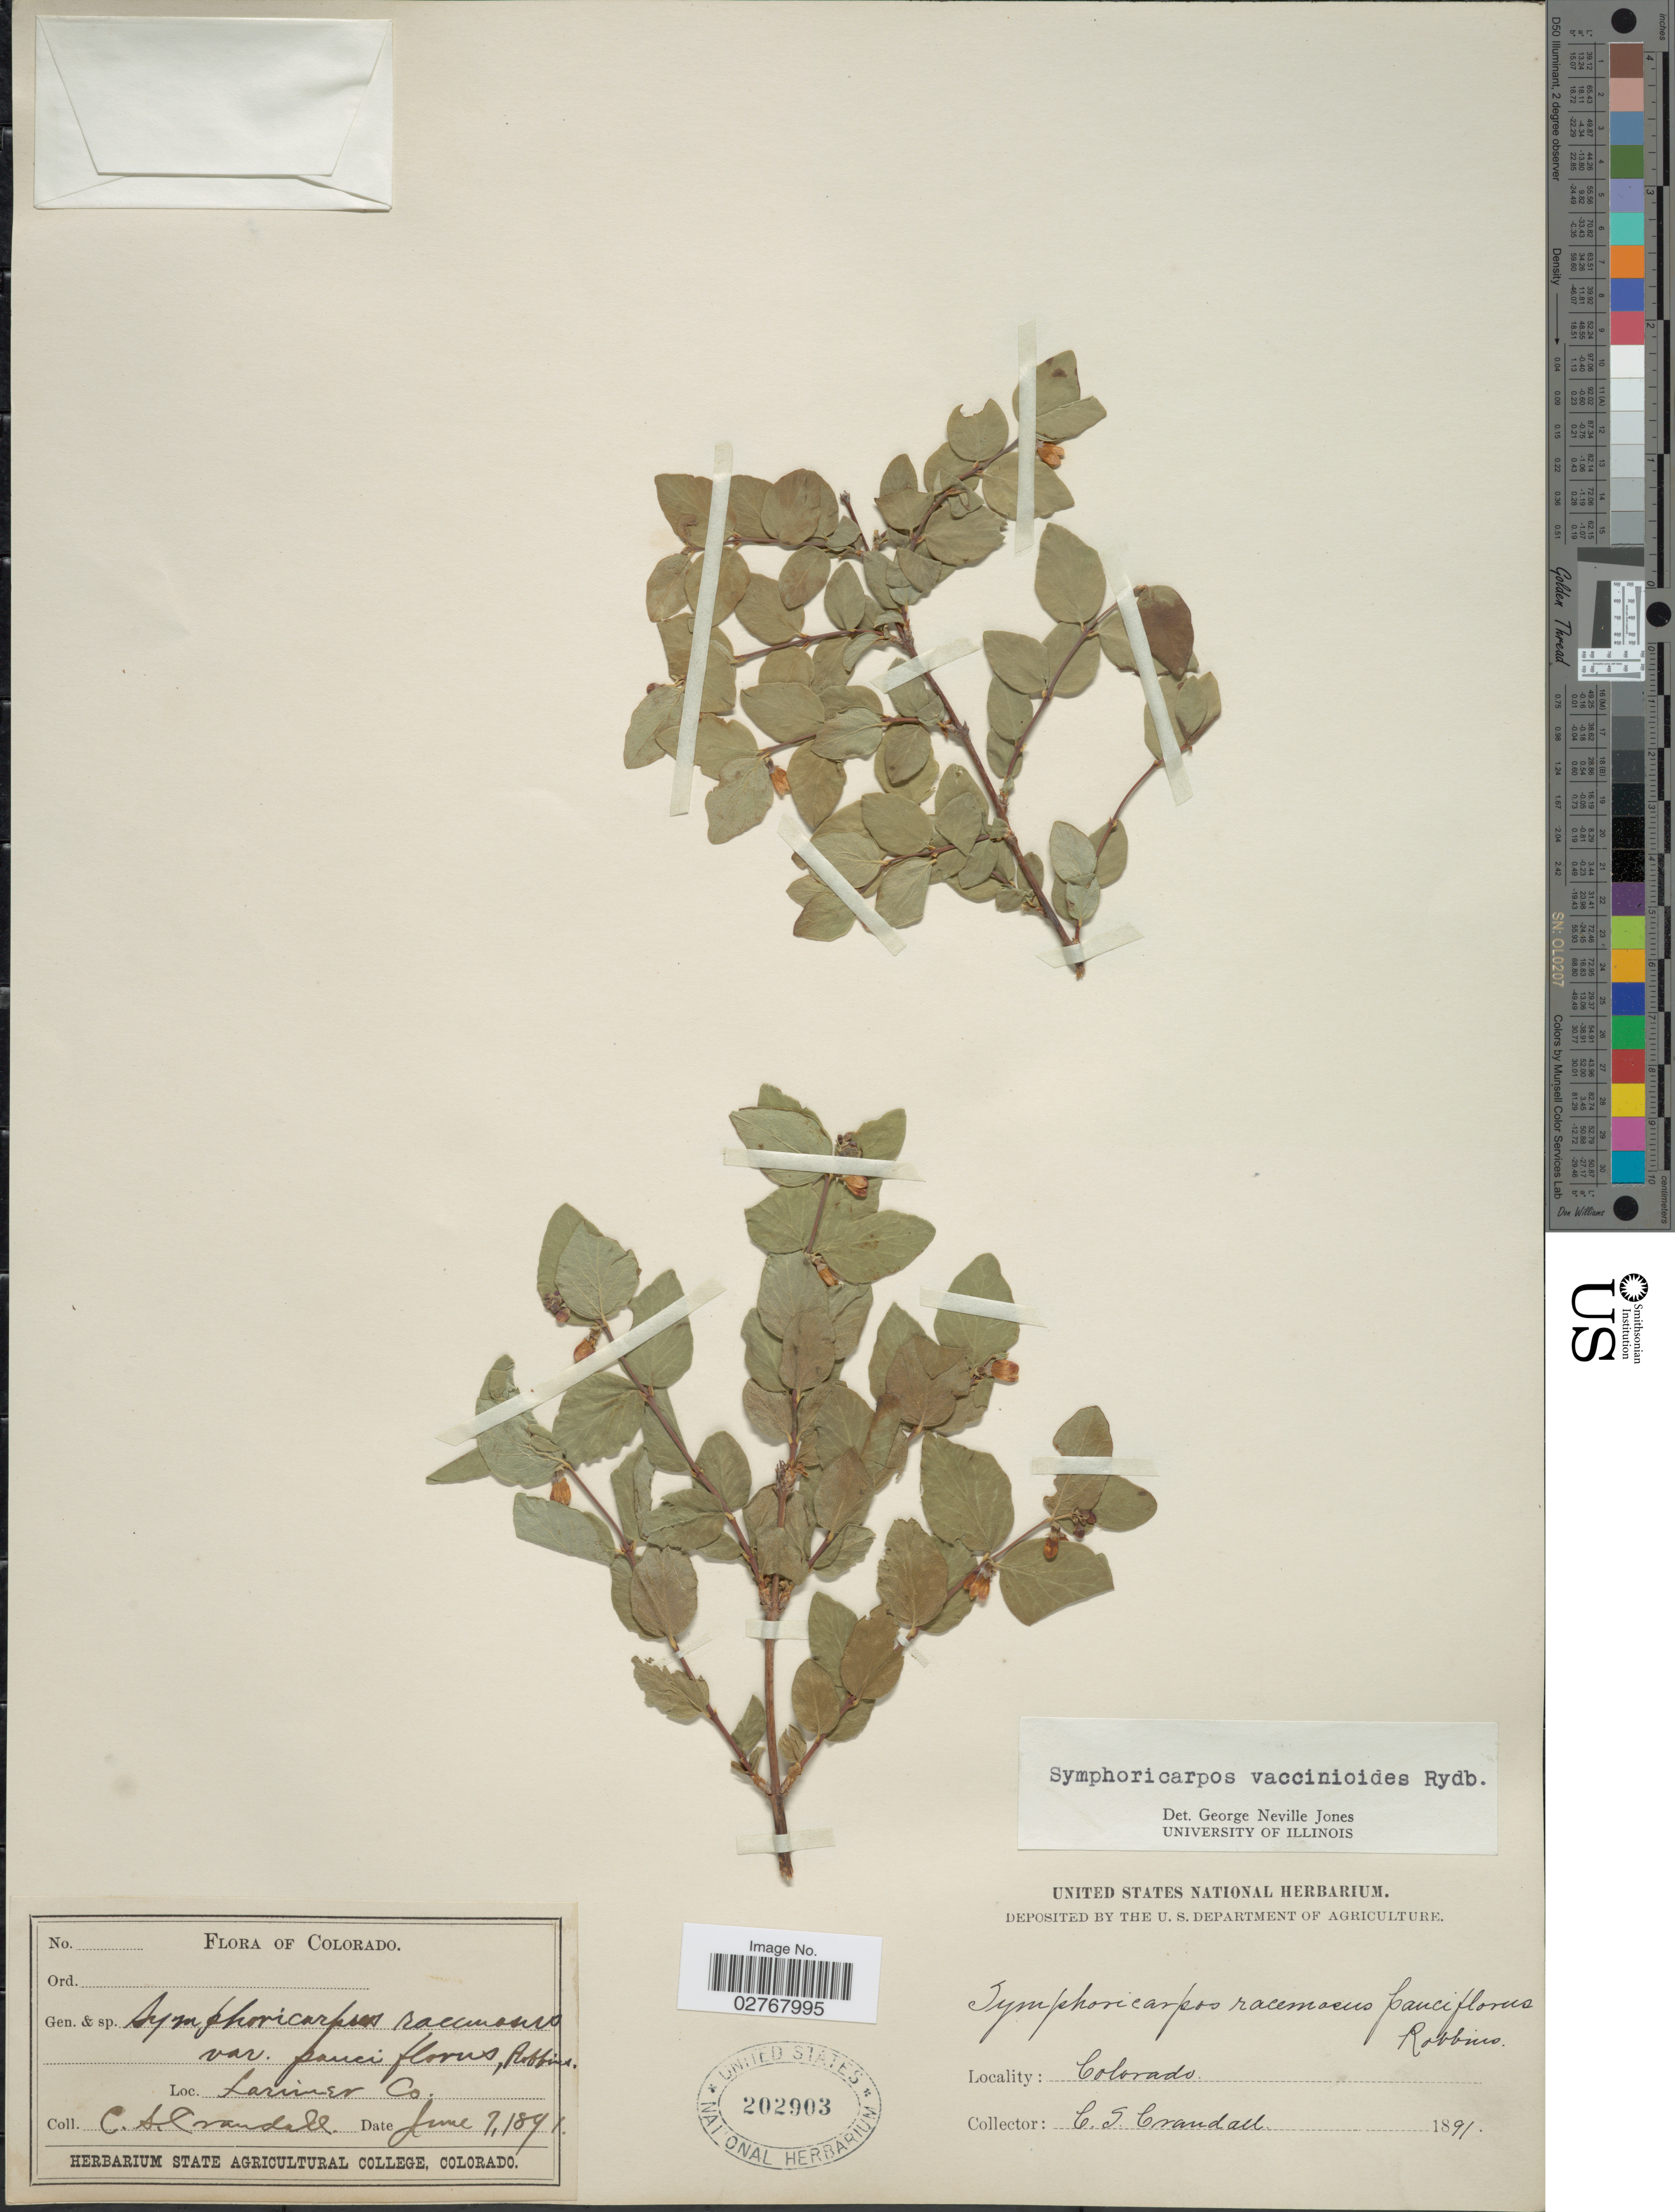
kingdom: Plantae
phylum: Tracheophyta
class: Magnoliopsida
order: Dipsacales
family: Caprifoliaceae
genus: Symphoricarpos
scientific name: Symphoricarpos vaccinioides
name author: Rydb.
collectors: C. Crandall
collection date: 1891-06-07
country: United States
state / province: Colorado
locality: Larimer Co.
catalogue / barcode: US 202903